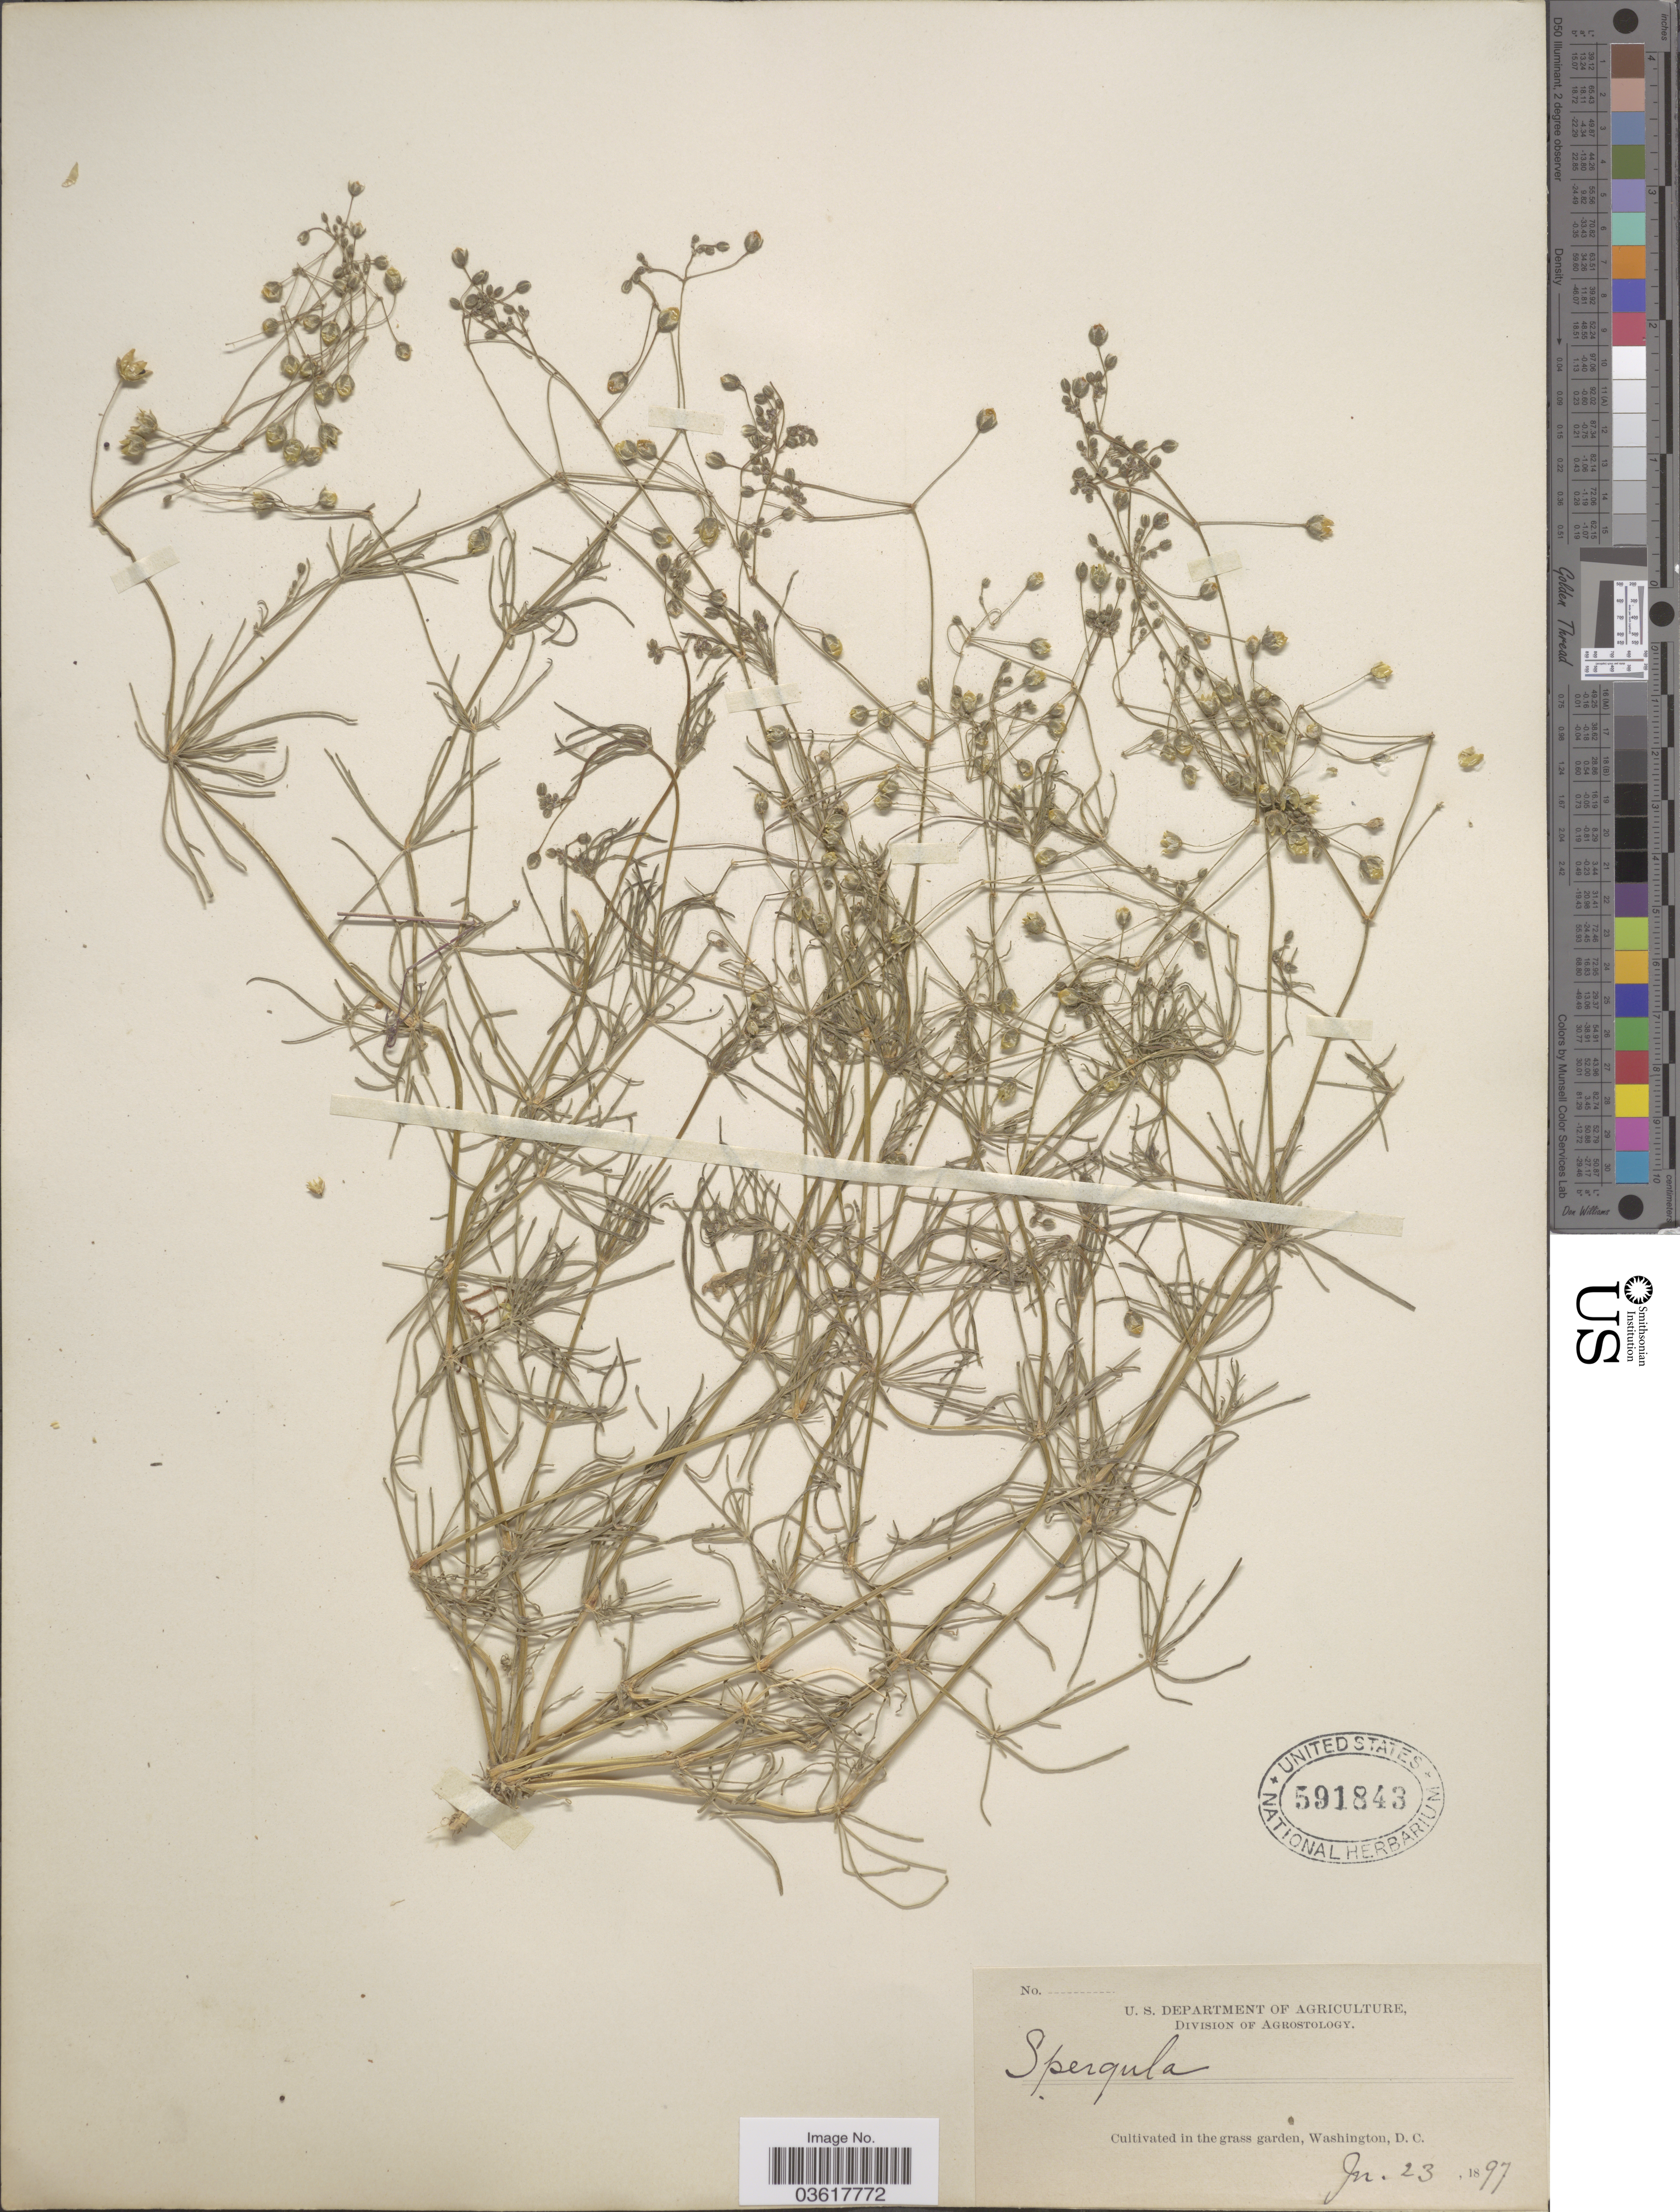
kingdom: Plantae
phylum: Tracheophyta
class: Magnoliopsida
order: Caryophyllales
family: Caryophyllaceae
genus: Spergula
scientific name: Spergula arvensis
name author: L.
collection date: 1897-06-23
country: United States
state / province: District of Columbia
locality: In the grass garden, Washington, D. C.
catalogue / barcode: US 591843